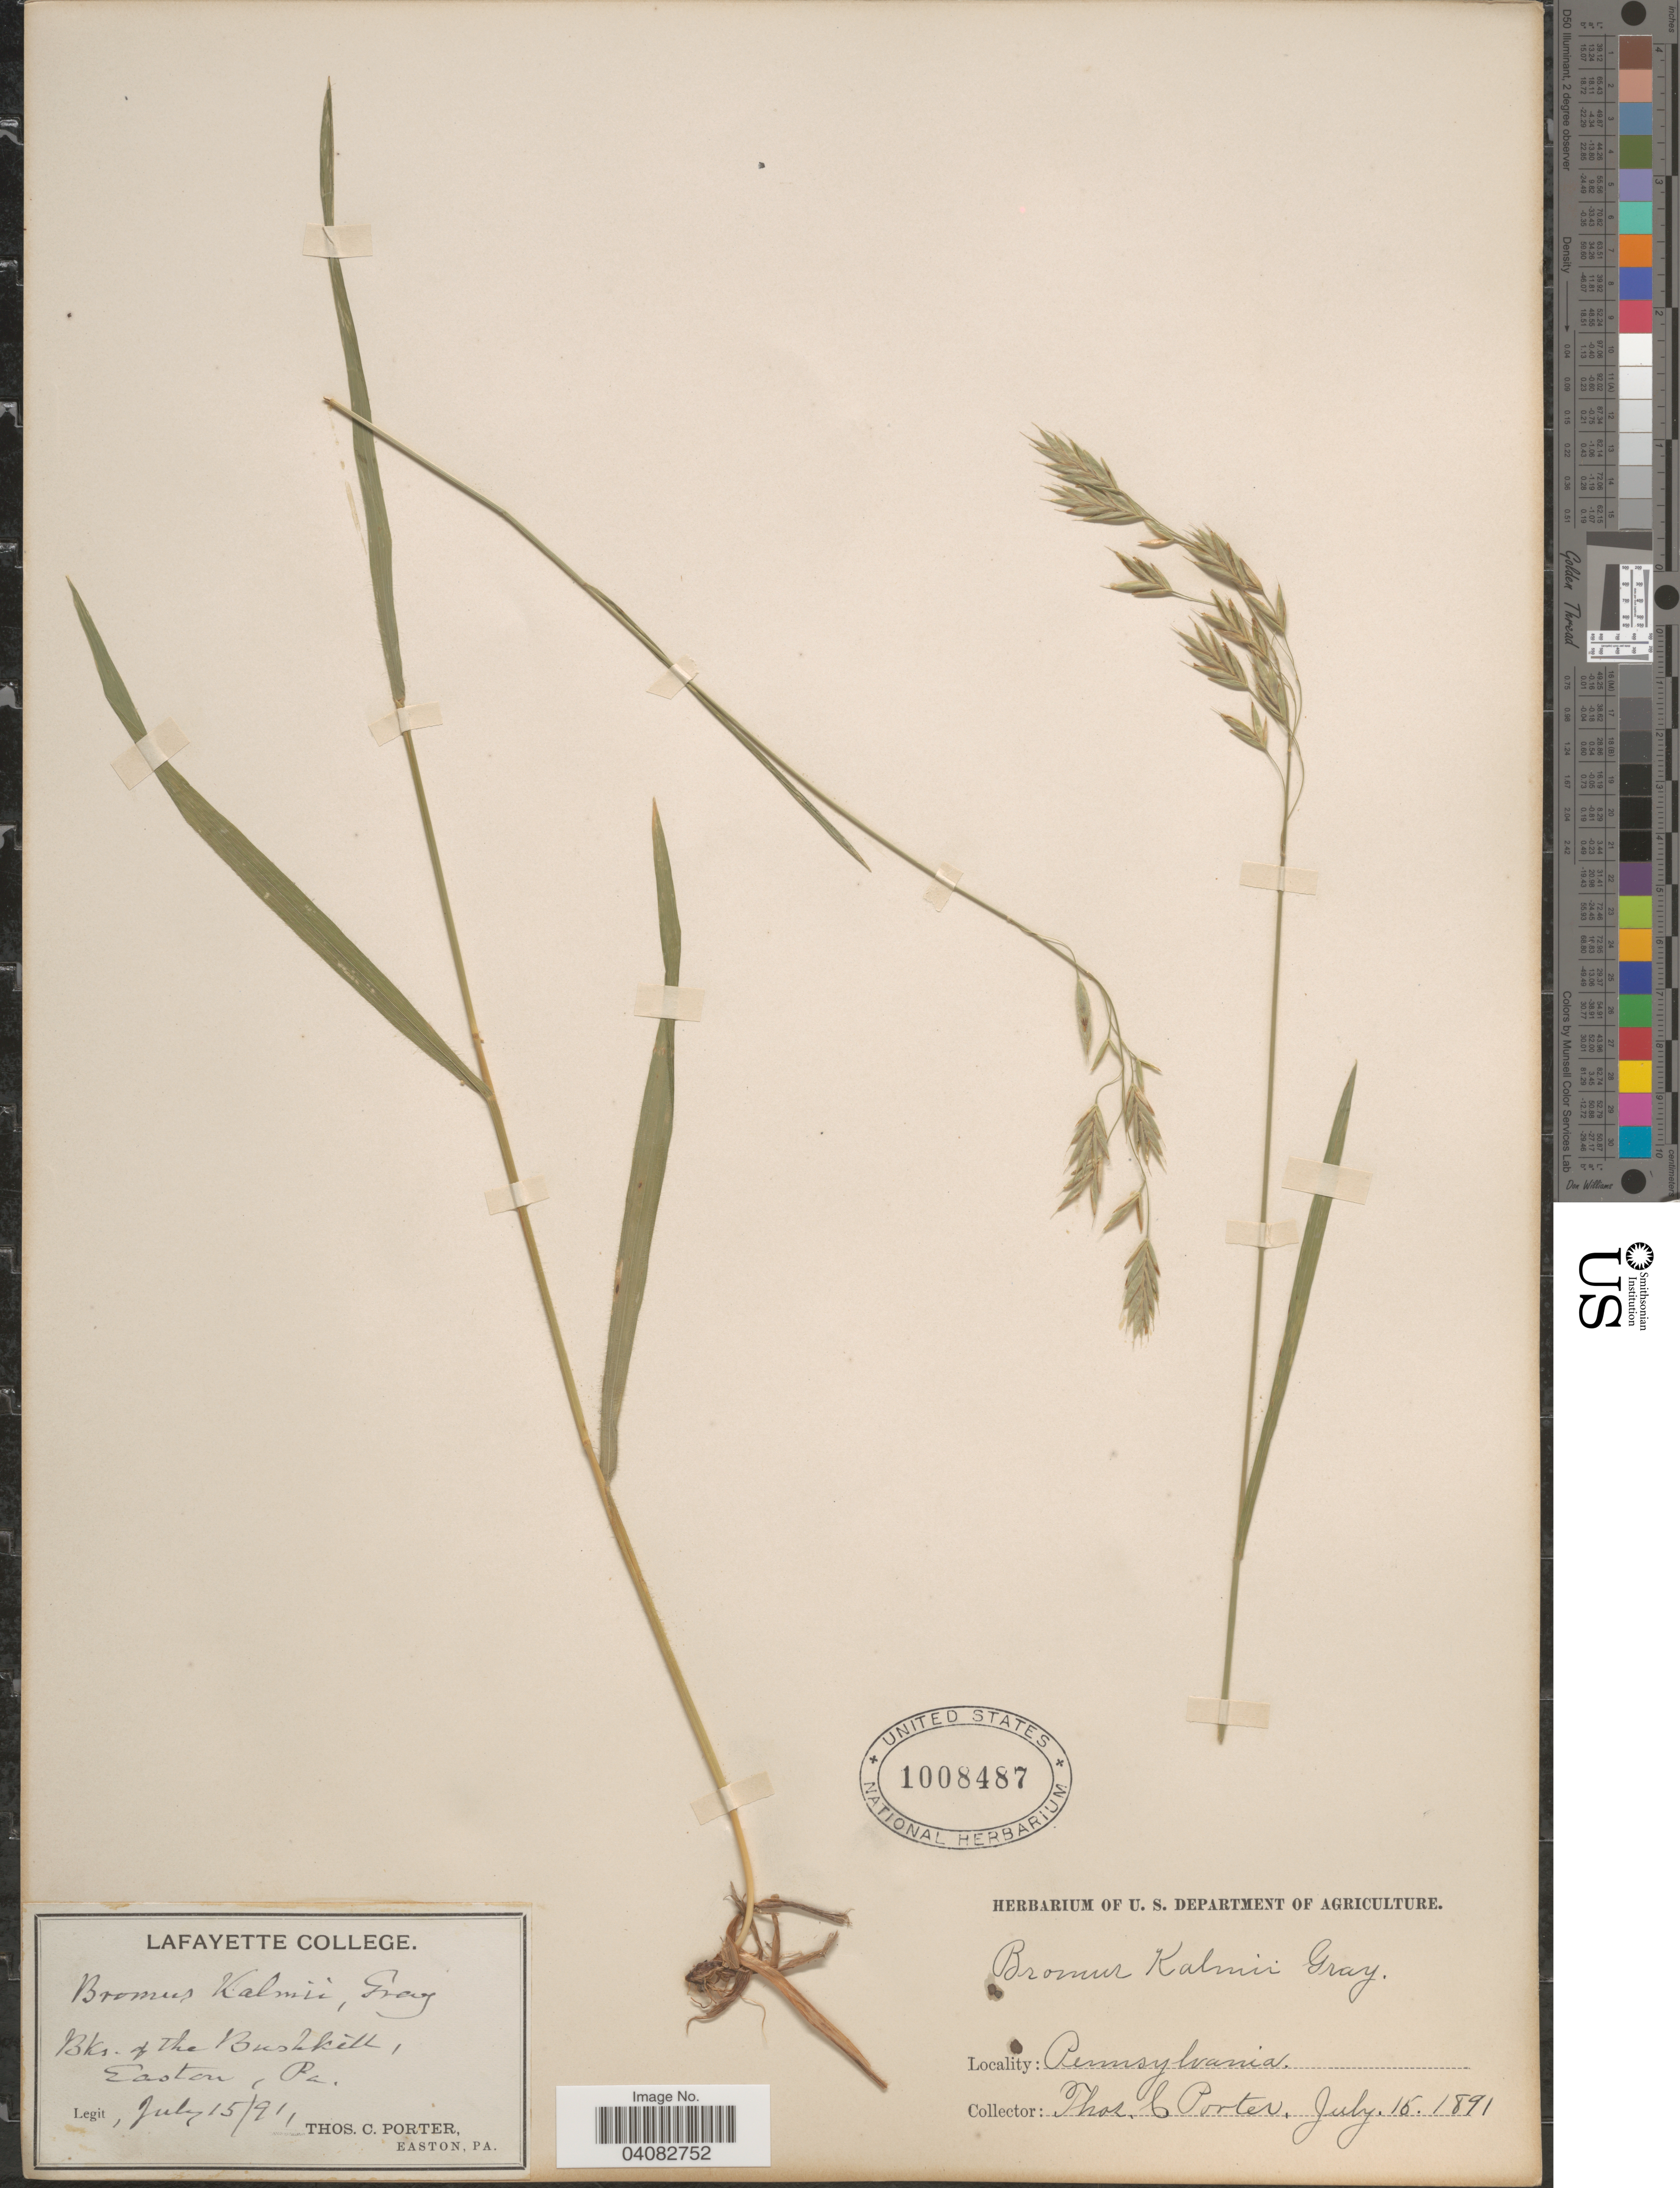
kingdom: Plantae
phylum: Tracheophyta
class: Liliopsida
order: Poales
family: Poaceae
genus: Bromus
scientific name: Bromus kalmii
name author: A. Gray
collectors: T. Porter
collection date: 1891-07-15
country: United States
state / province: Pennsylvania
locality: Bks. of the Bushkill, Easton.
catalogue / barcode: US 1008487